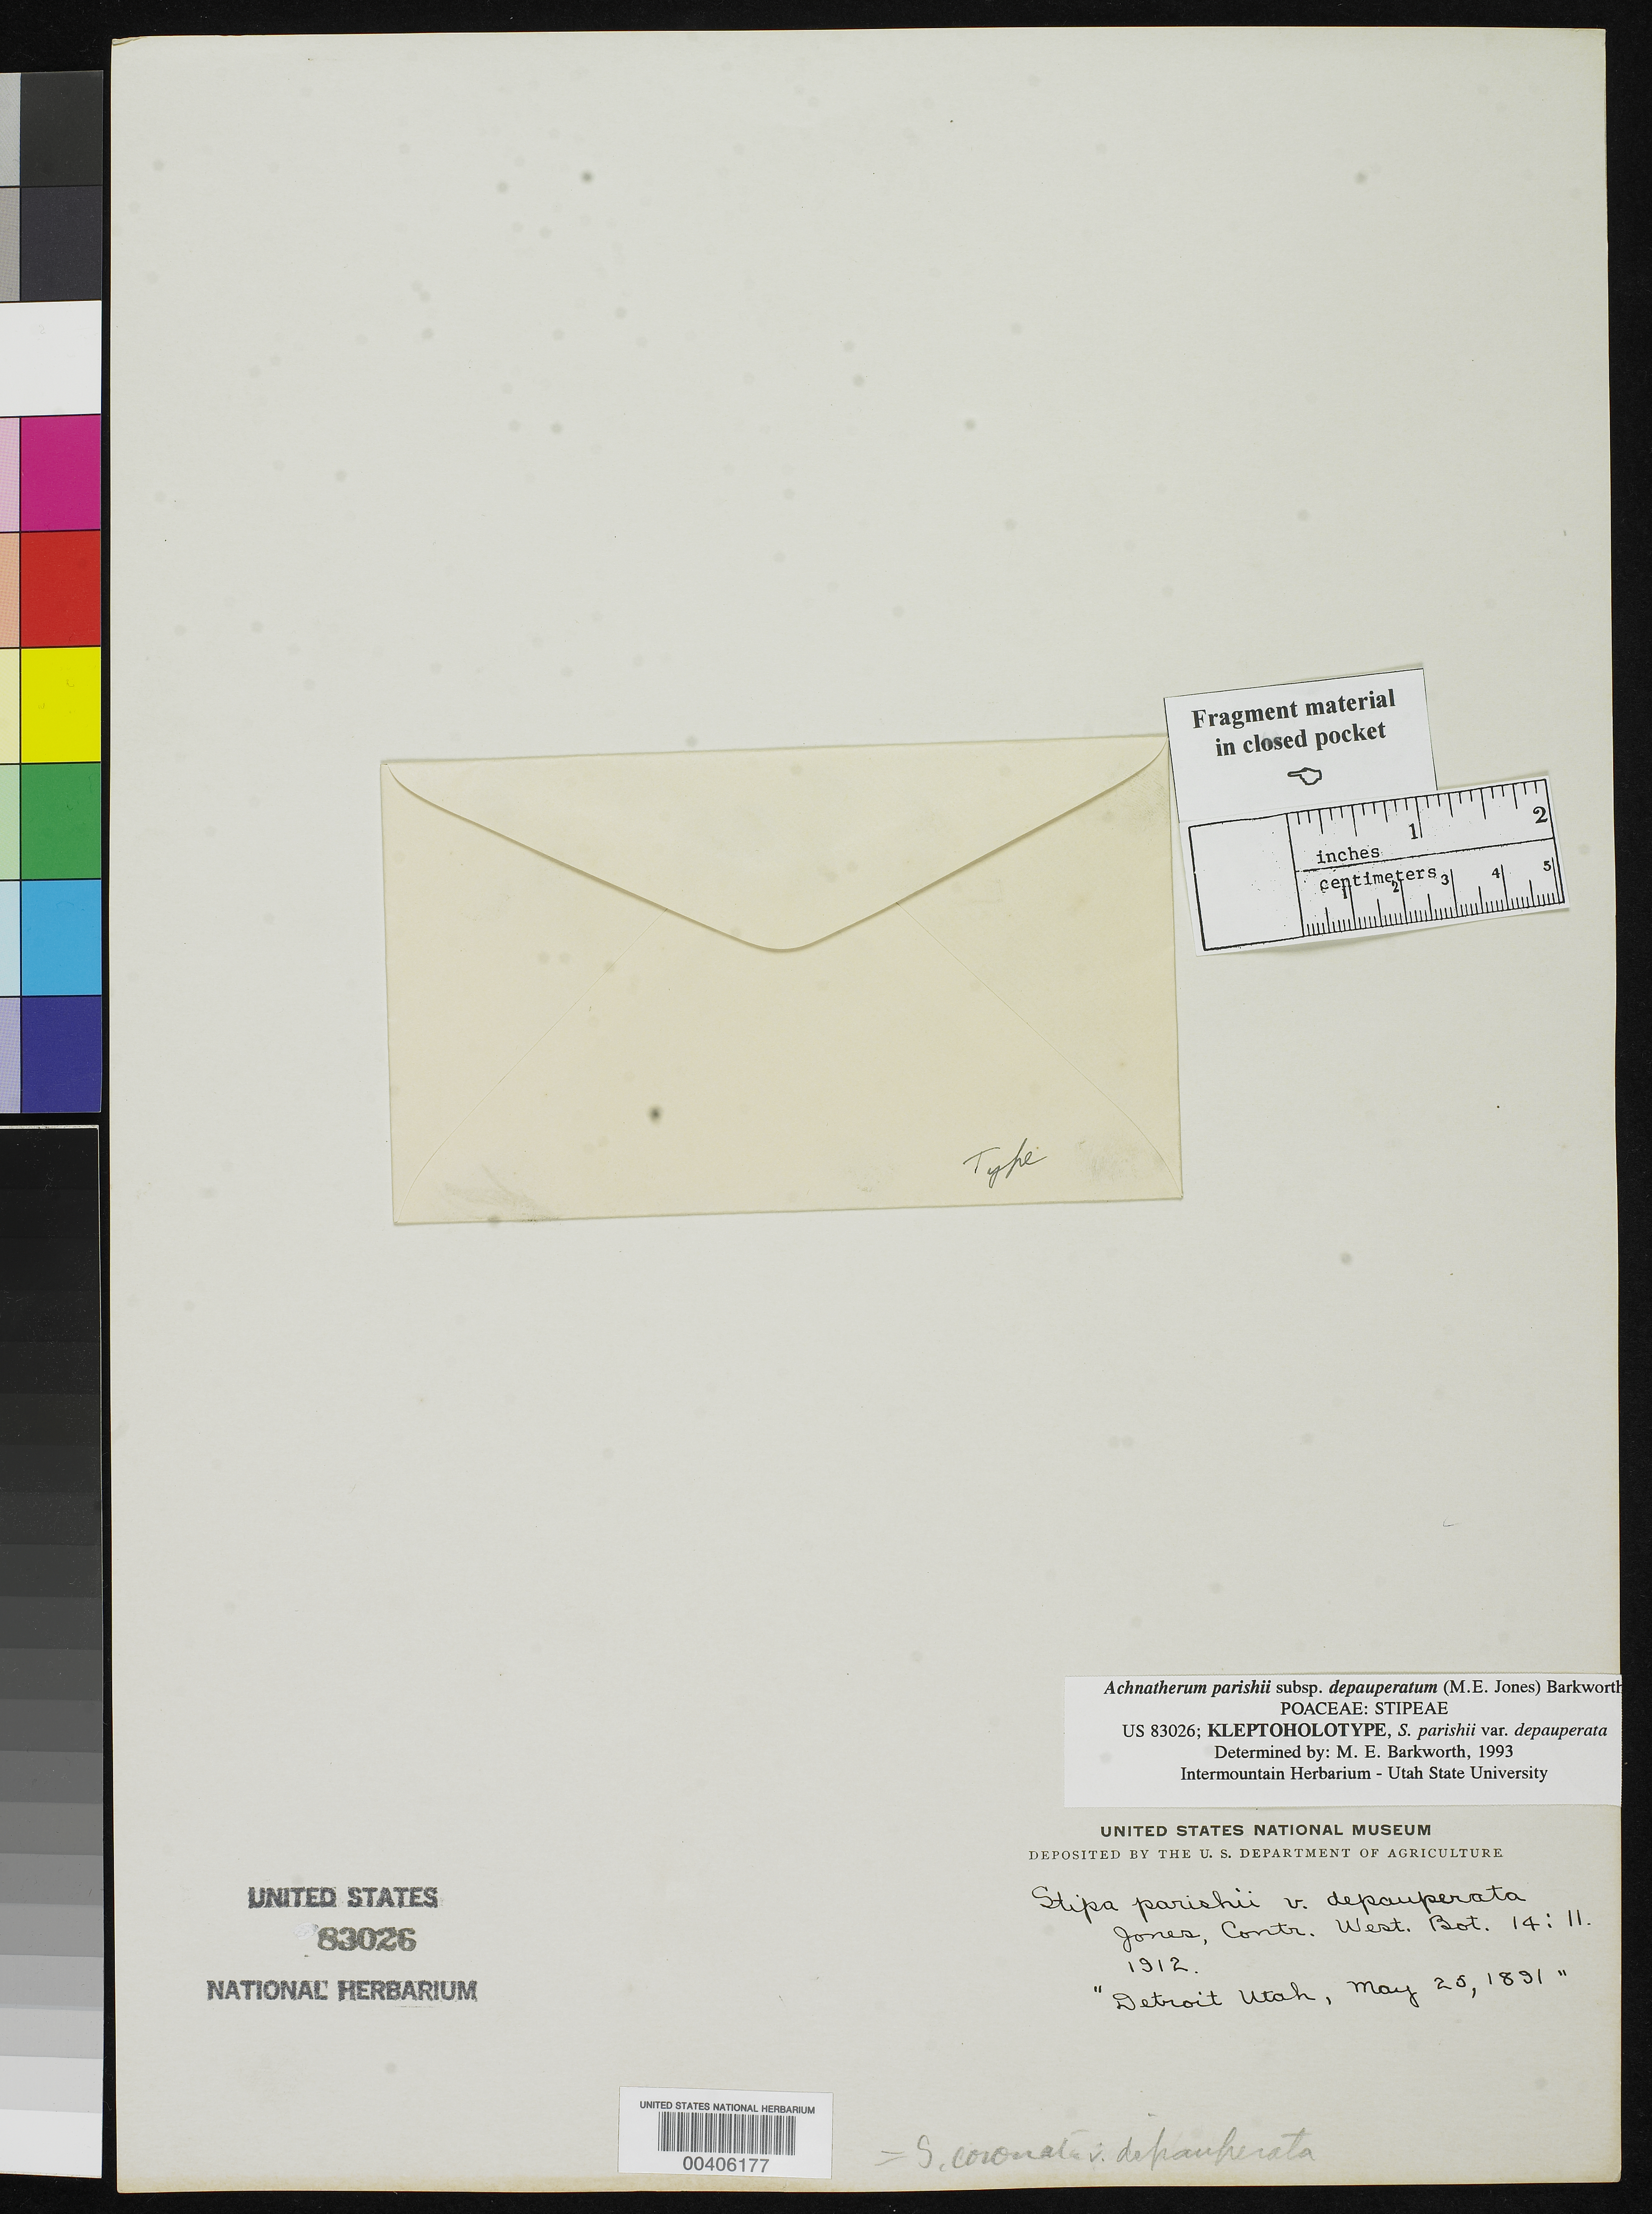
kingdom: Plantae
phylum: Tracheophyta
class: Liliopsida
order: Poales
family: Poaceae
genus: Stipa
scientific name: Stipa parishii var. depauperata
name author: M.E. Jones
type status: Type Fragment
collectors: M. E. Jones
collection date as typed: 25 May 1891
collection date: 1891-05-25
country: United States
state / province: Utah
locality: Detroit.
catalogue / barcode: US 83026